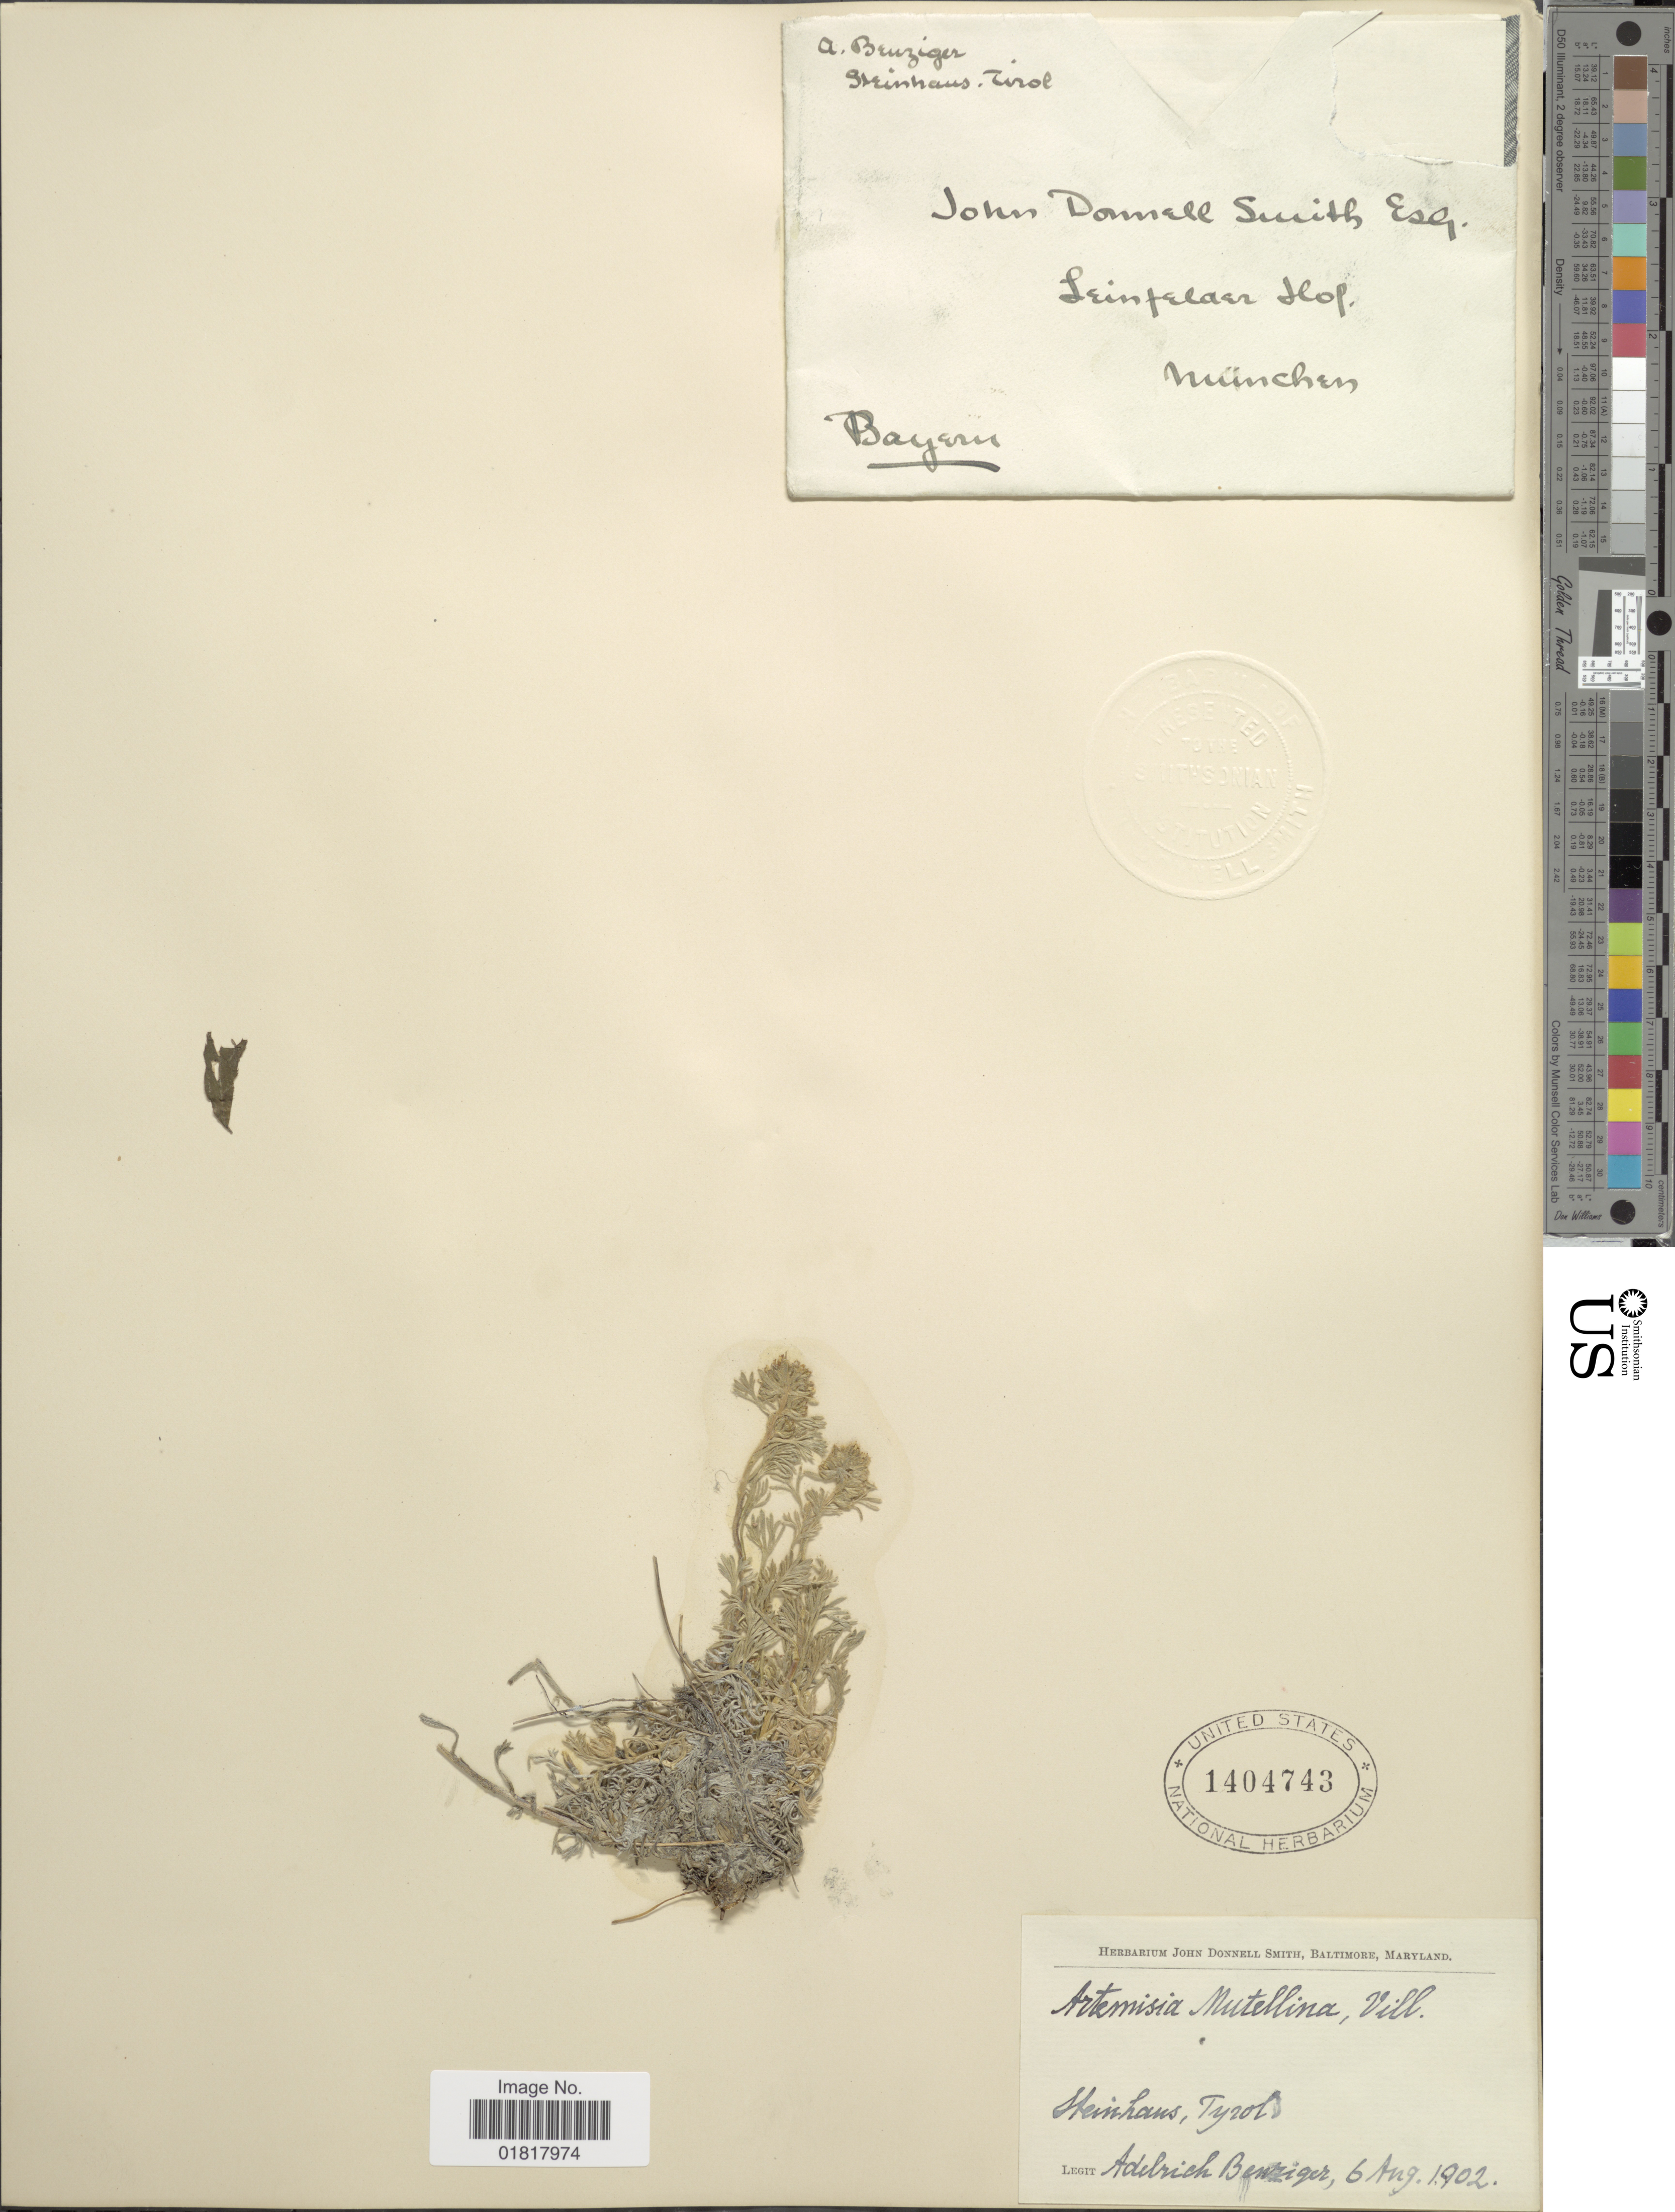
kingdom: Plantae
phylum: Tracheophyta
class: Magnoliopsida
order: Asterales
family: Asteraceae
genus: Artemisia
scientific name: Artemisia mutellina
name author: Vill.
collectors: A. Benziger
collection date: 1902-08-06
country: Germany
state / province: Bayern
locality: Leinfelder Hof, München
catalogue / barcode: US 1404743